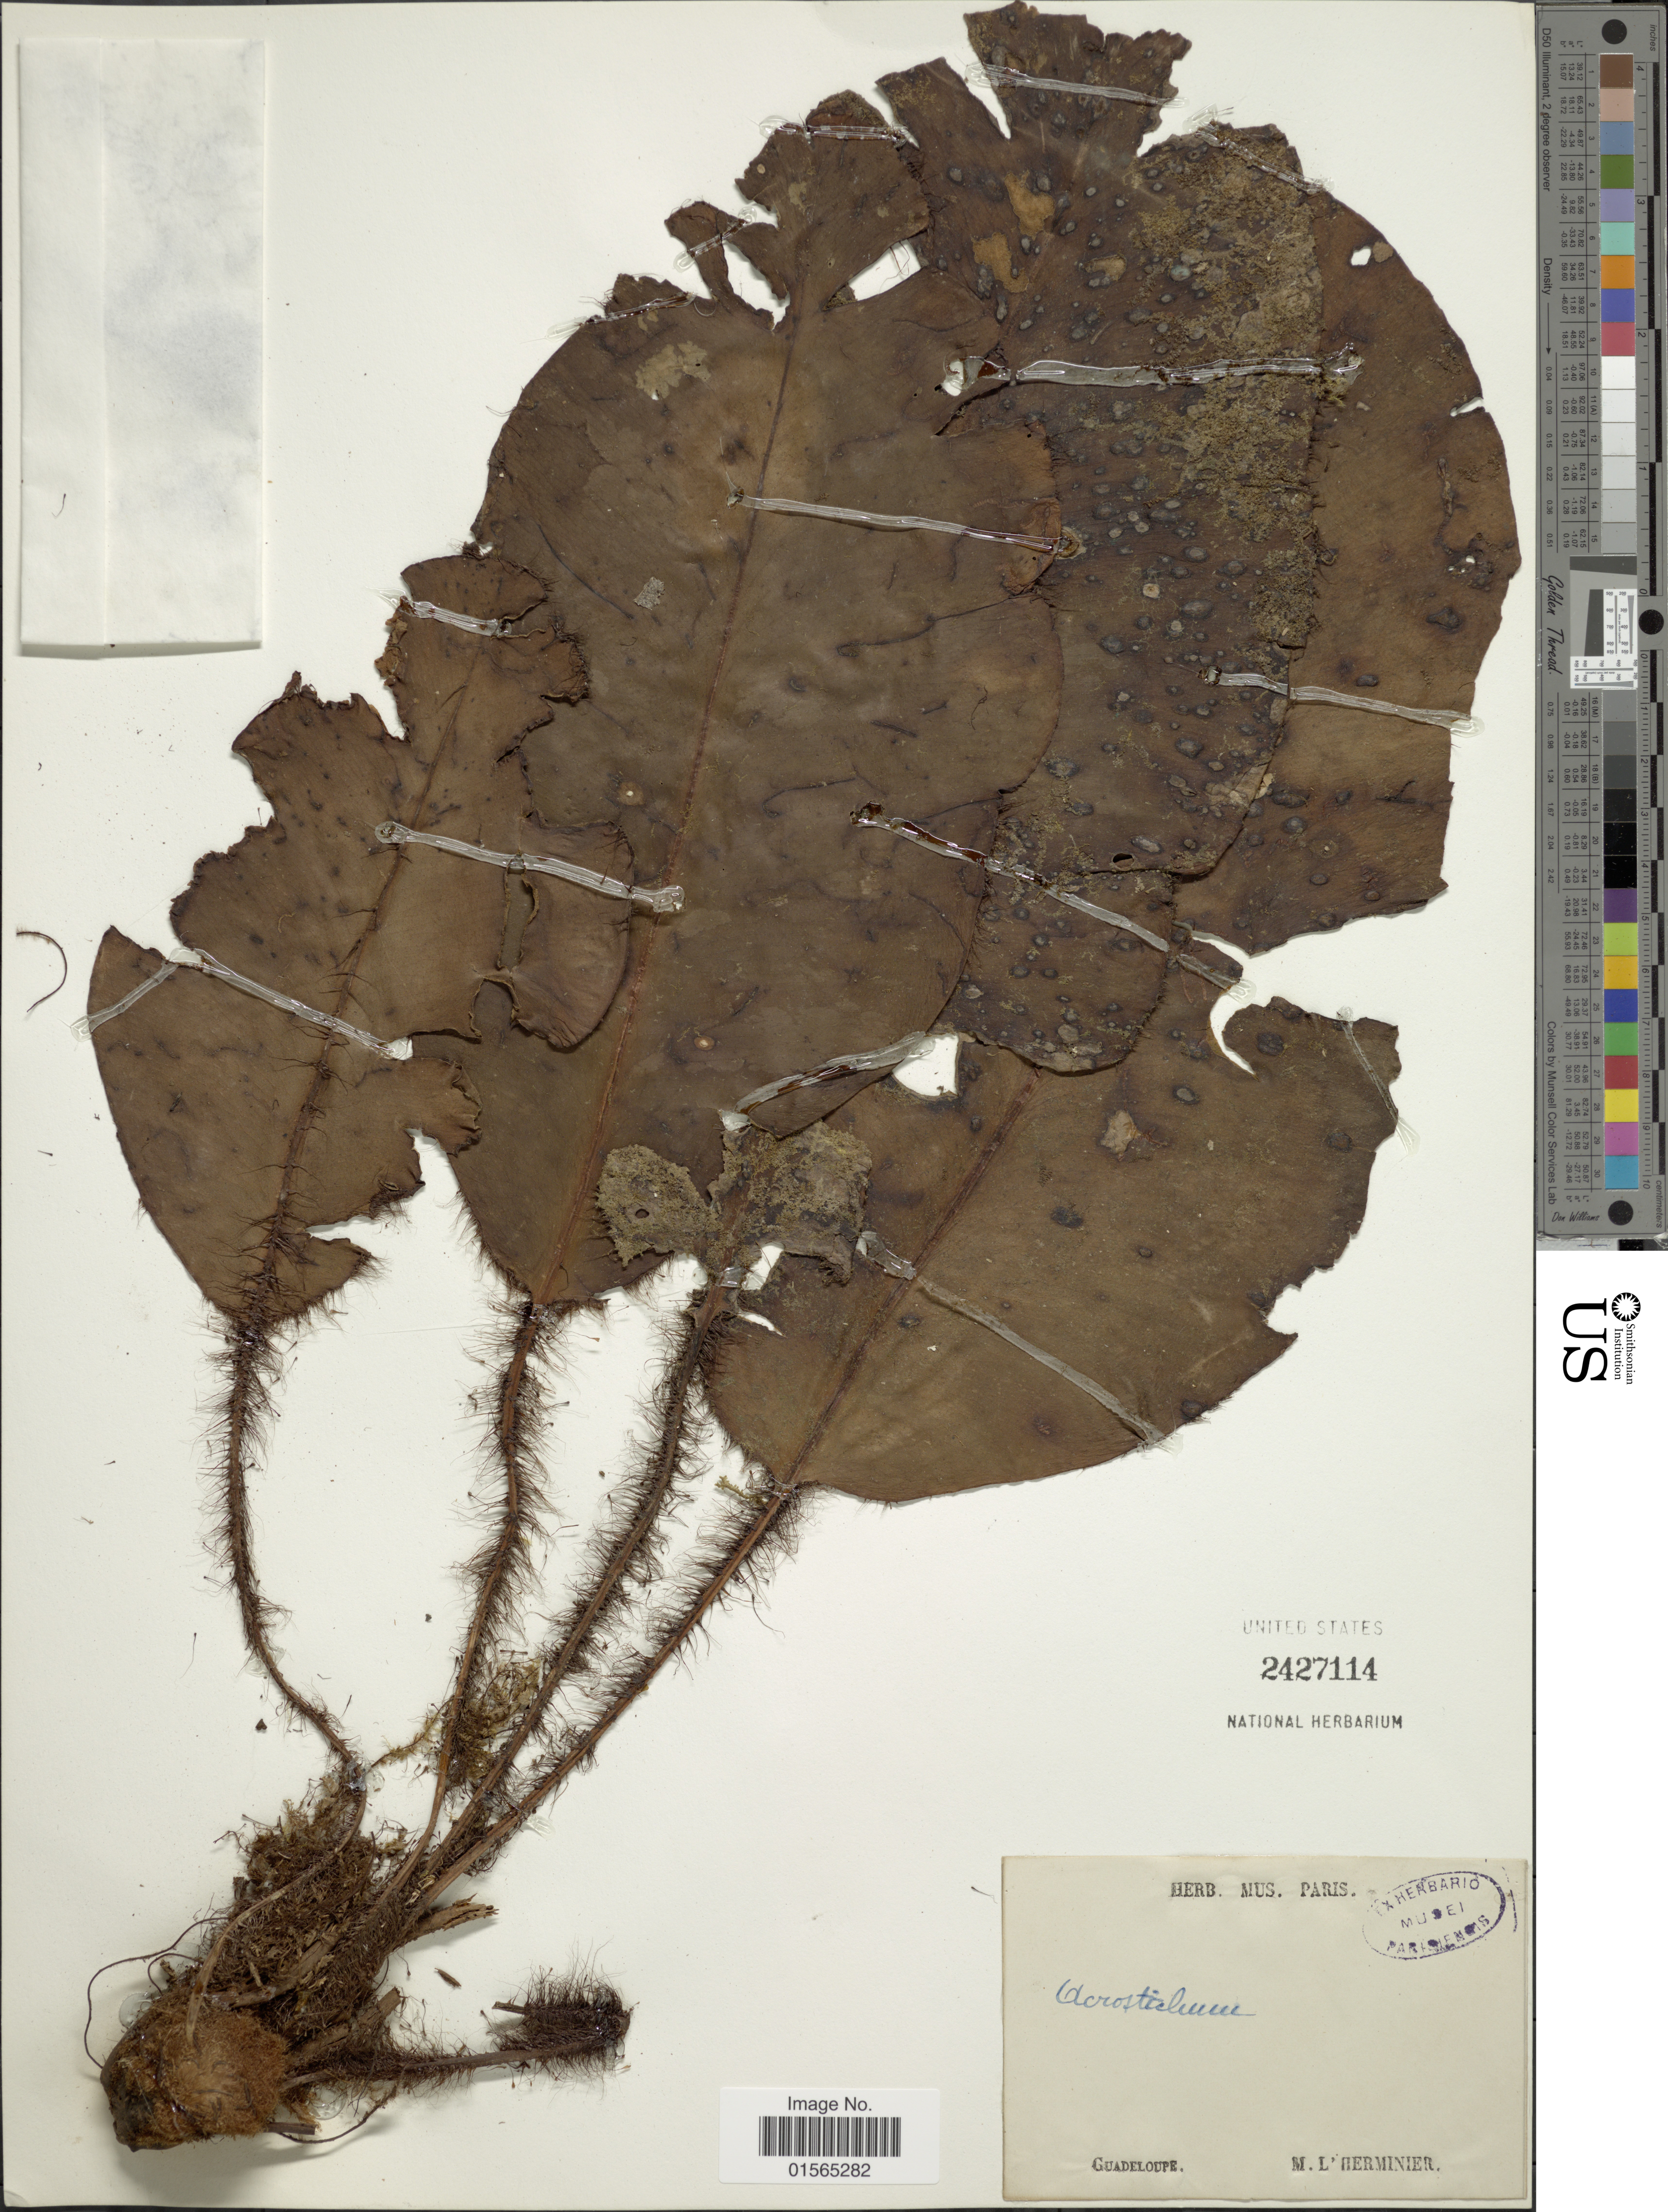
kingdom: Plantae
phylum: Tracheophyta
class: Polypodiopsida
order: Polypodiales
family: Dryopteridaceae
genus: Elaphoglossum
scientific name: Elaphoglossum crinitum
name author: (L.) Christ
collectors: M. L'Herminier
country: Guadeloupe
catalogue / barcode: US 2427114